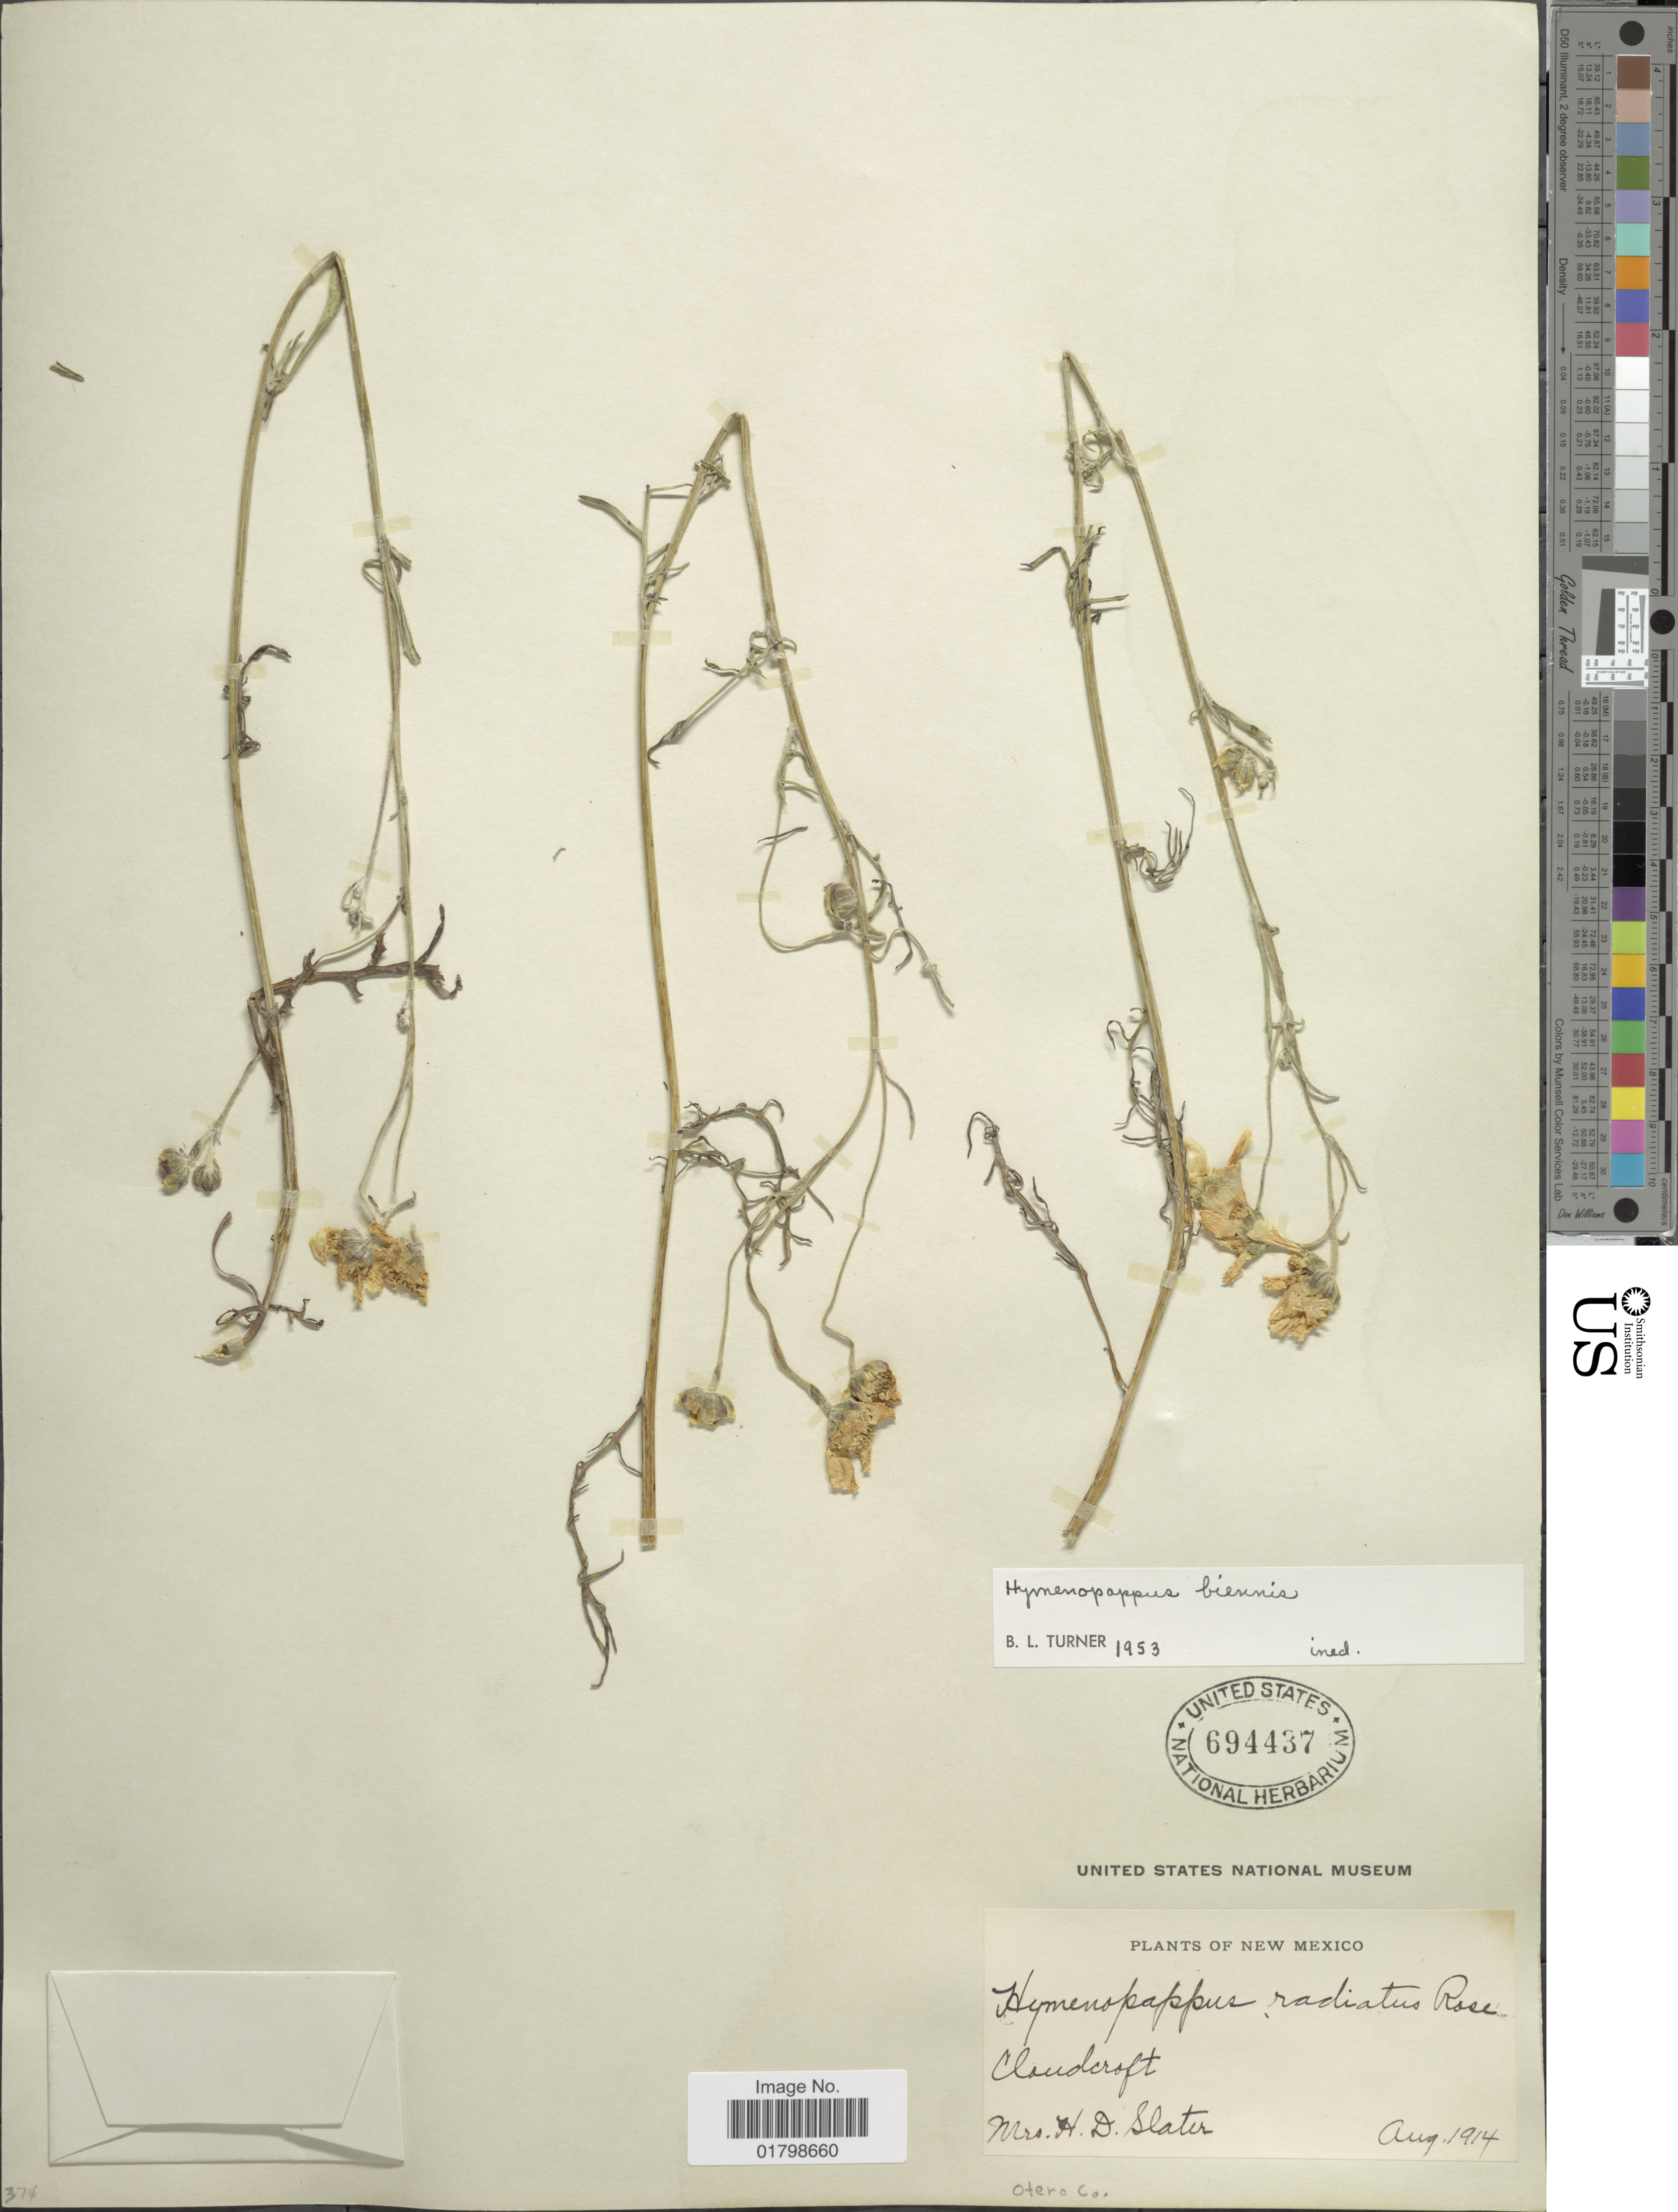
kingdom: Plantae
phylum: Tracheophyta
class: Magnoliopsida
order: Asterales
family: Asteraceae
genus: Hymenopappus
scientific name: Hymenopappus biennis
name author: (Rydb.) I.M. Johnst.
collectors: H. Slater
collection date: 1914-08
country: United States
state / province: New Mexico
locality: Cloudcroft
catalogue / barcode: US 694437